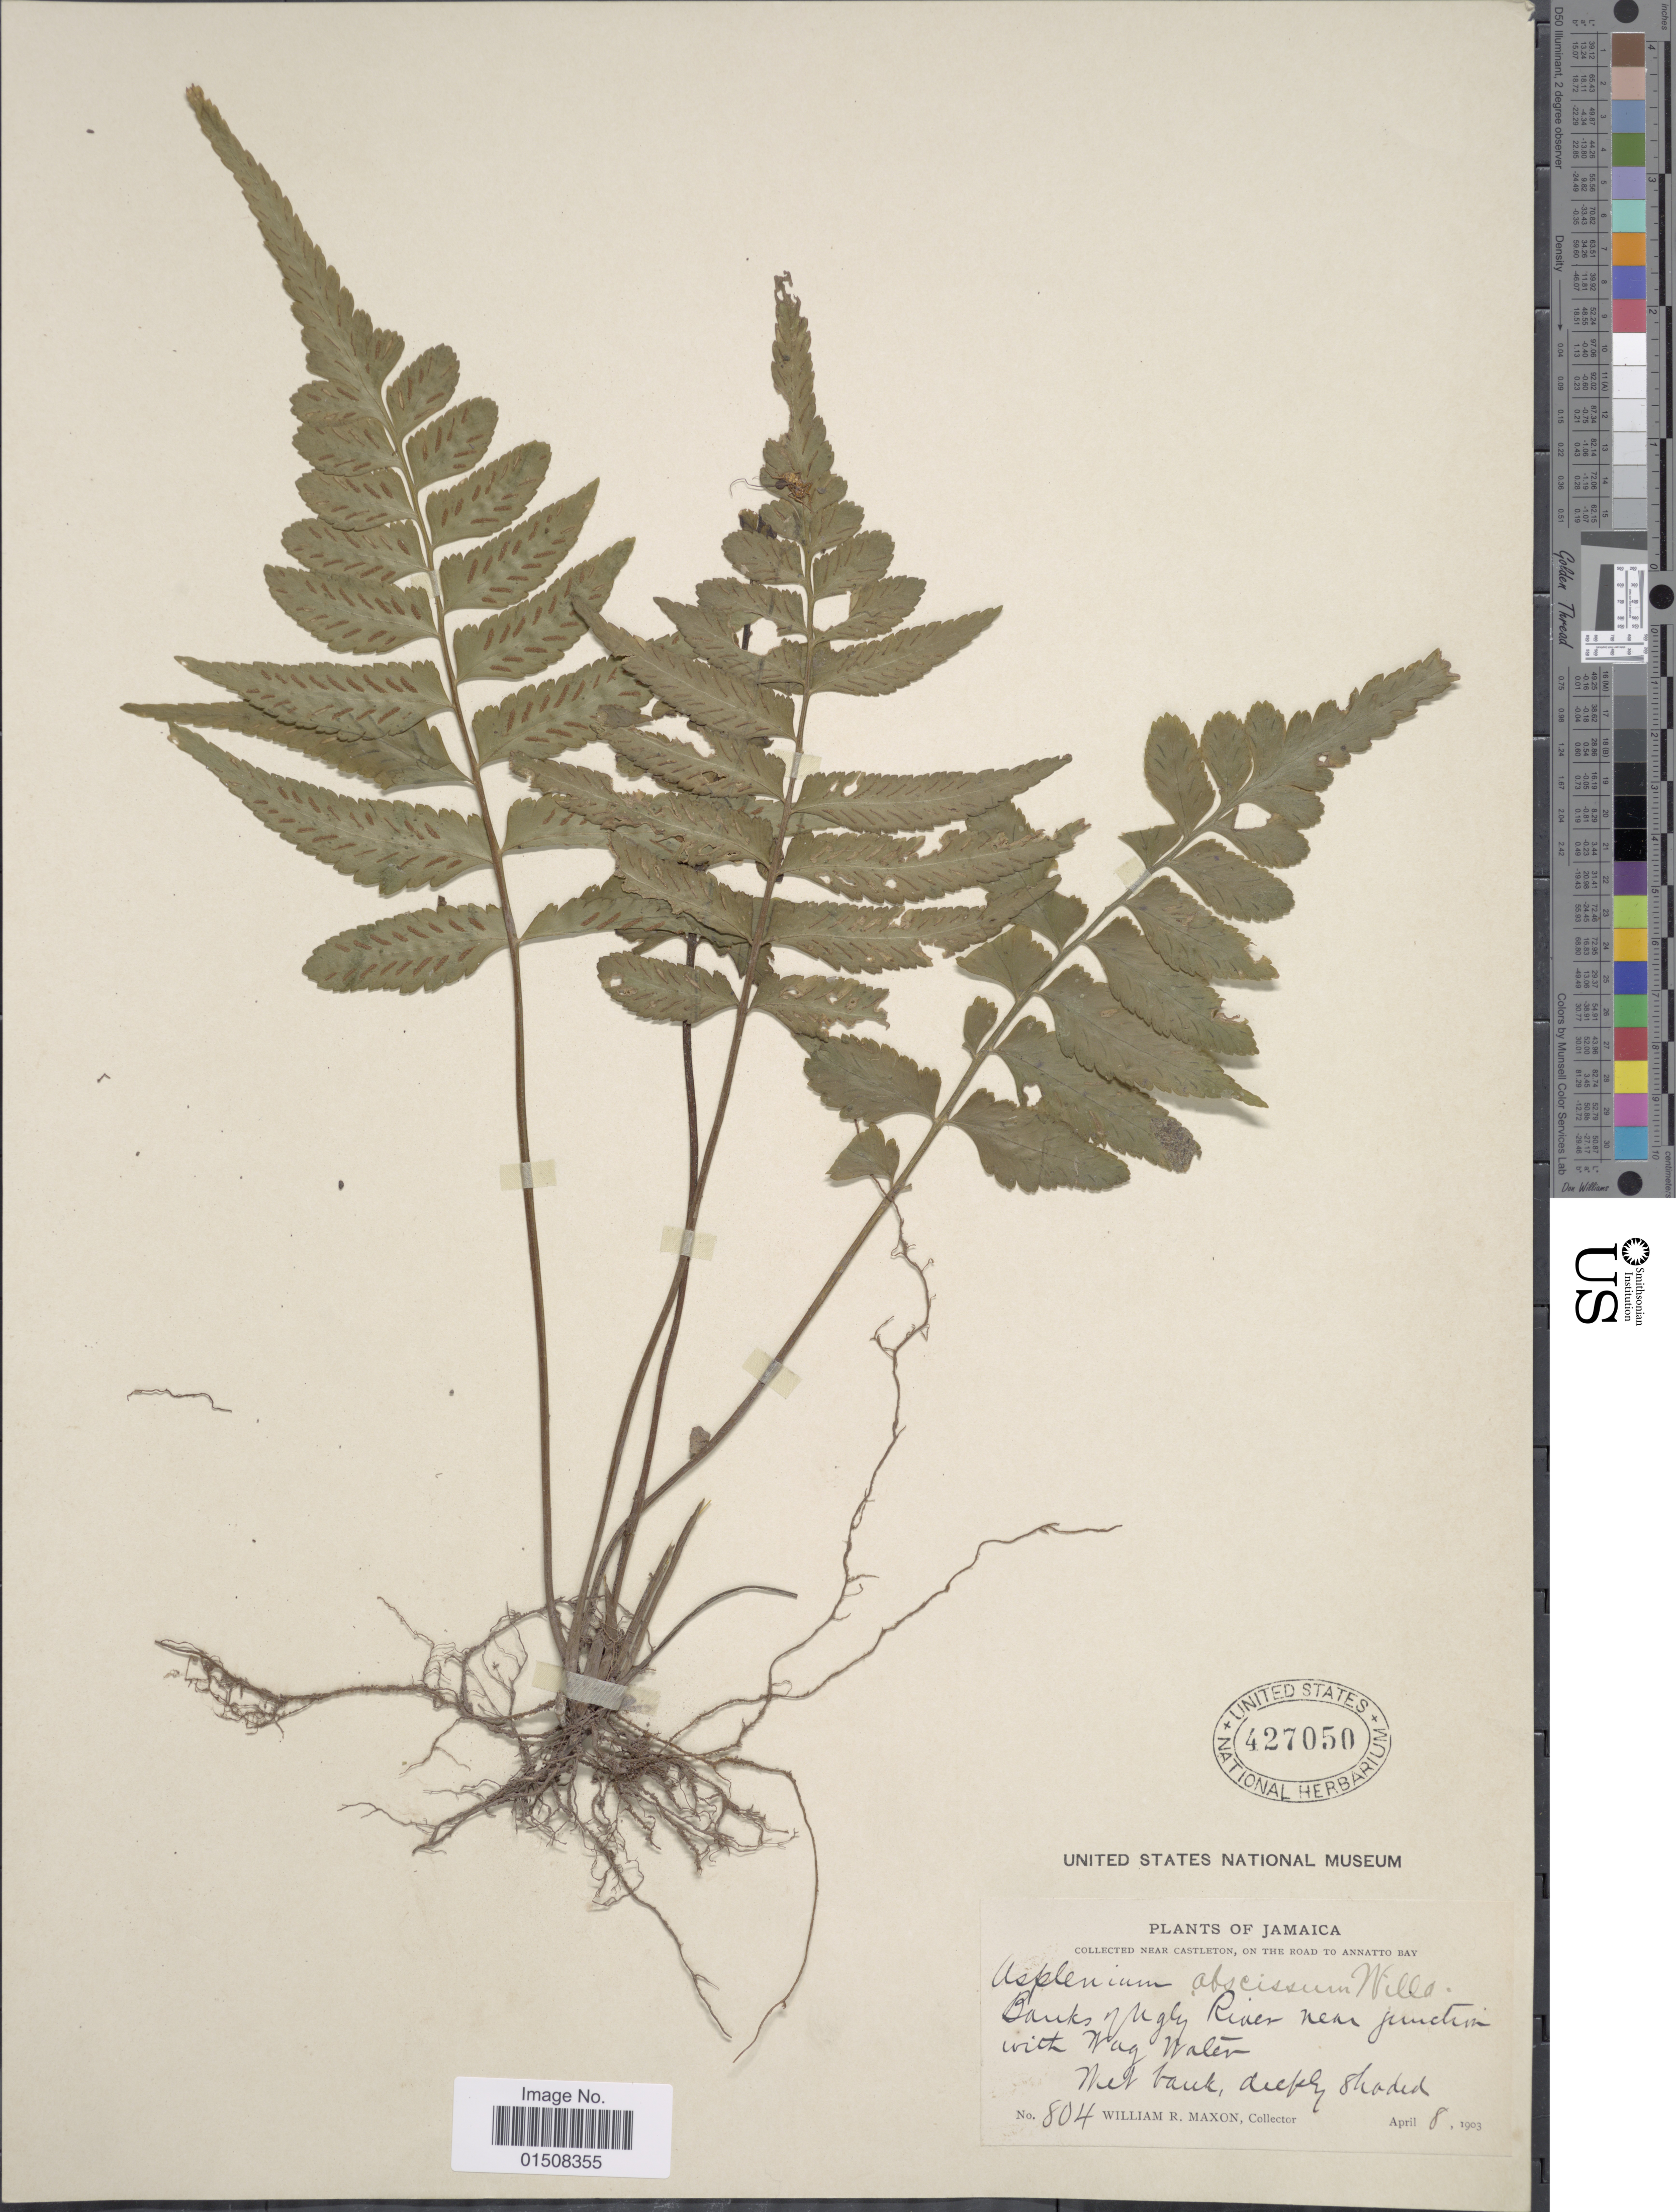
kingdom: Plantae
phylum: Tracheophyta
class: Polypodiopsida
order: Polypodiales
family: Aspleniaceae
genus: Asplenium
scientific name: Asplenium abscissum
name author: Willd.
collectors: W. R. Maxon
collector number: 804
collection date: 1903-04-08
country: Jamaica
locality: Near Castleton, on the road to Annatto Bay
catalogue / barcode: US 427050